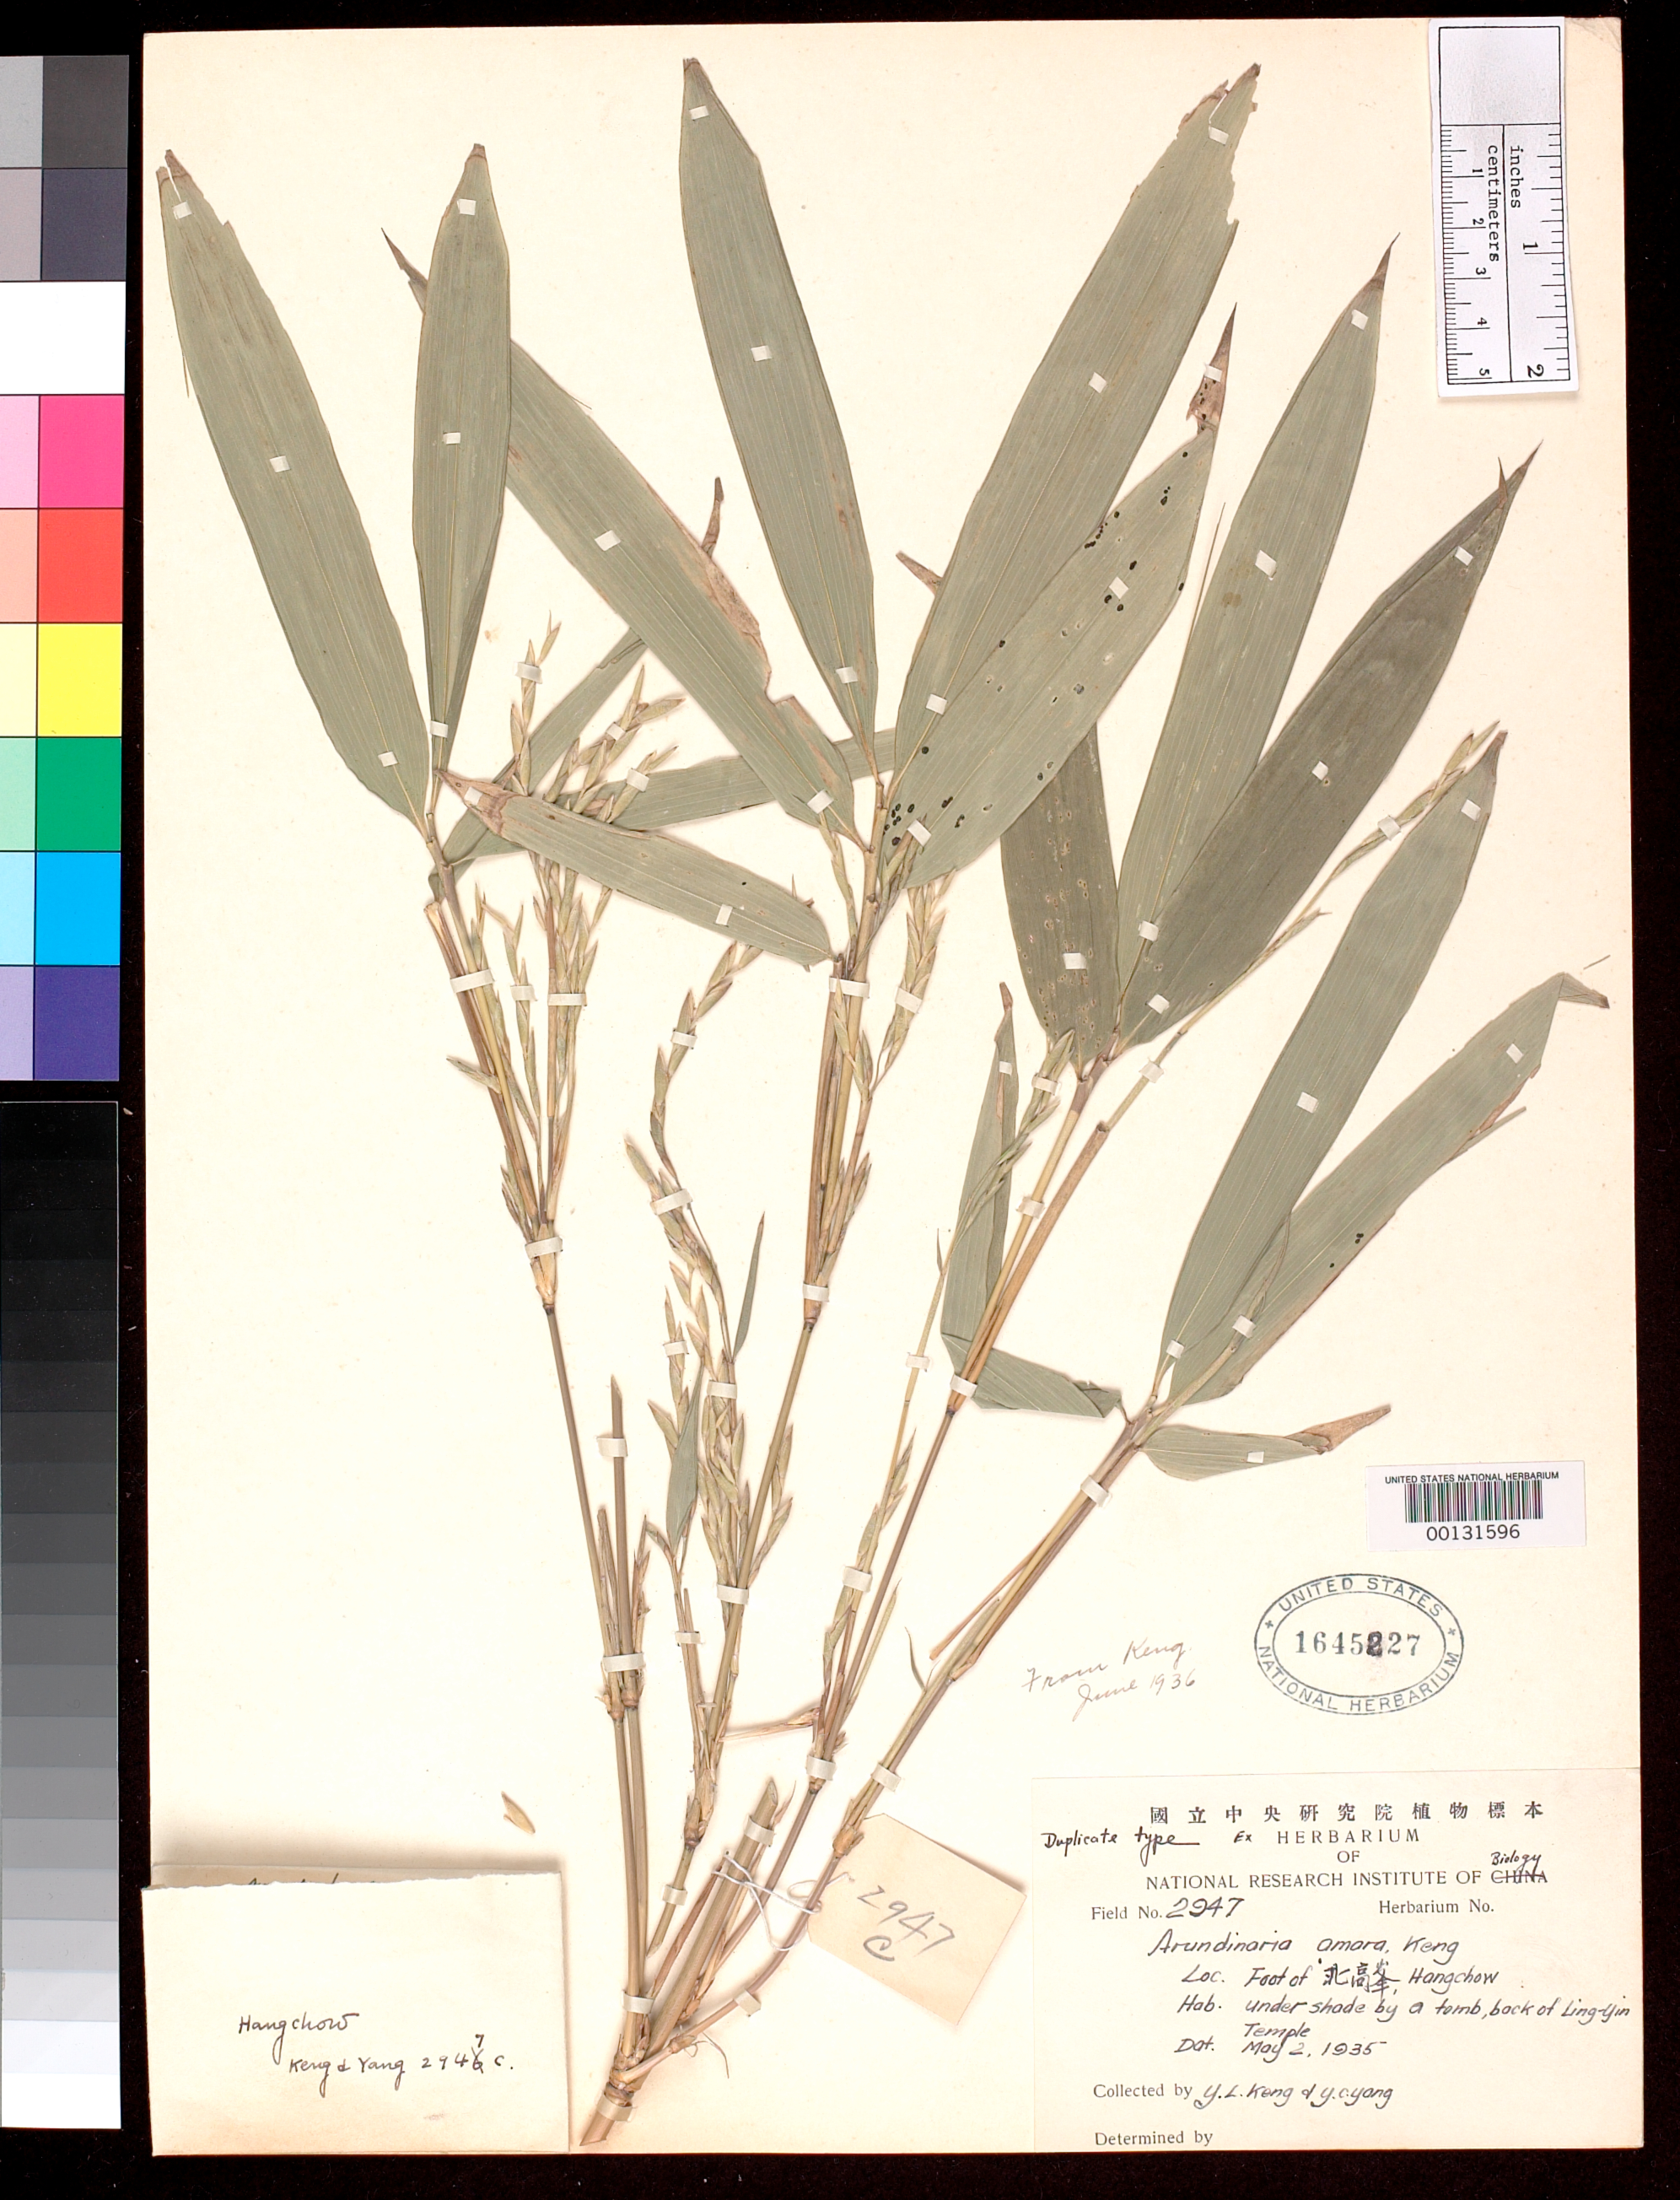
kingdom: Plantae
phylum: Tracheophyta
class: Liliopsida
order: Poales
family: Poaceae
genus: Arundinaria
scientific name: Arundinaria amara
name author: Keng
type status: Isotype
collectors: Y. L. Keng & Y. C. Yang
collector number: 2947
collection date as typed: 02 May 1935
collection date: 1935-05-02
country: China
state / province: Zhejiang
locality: Hangchow, back of Ling-yin Temple.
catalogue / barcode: US 1645227